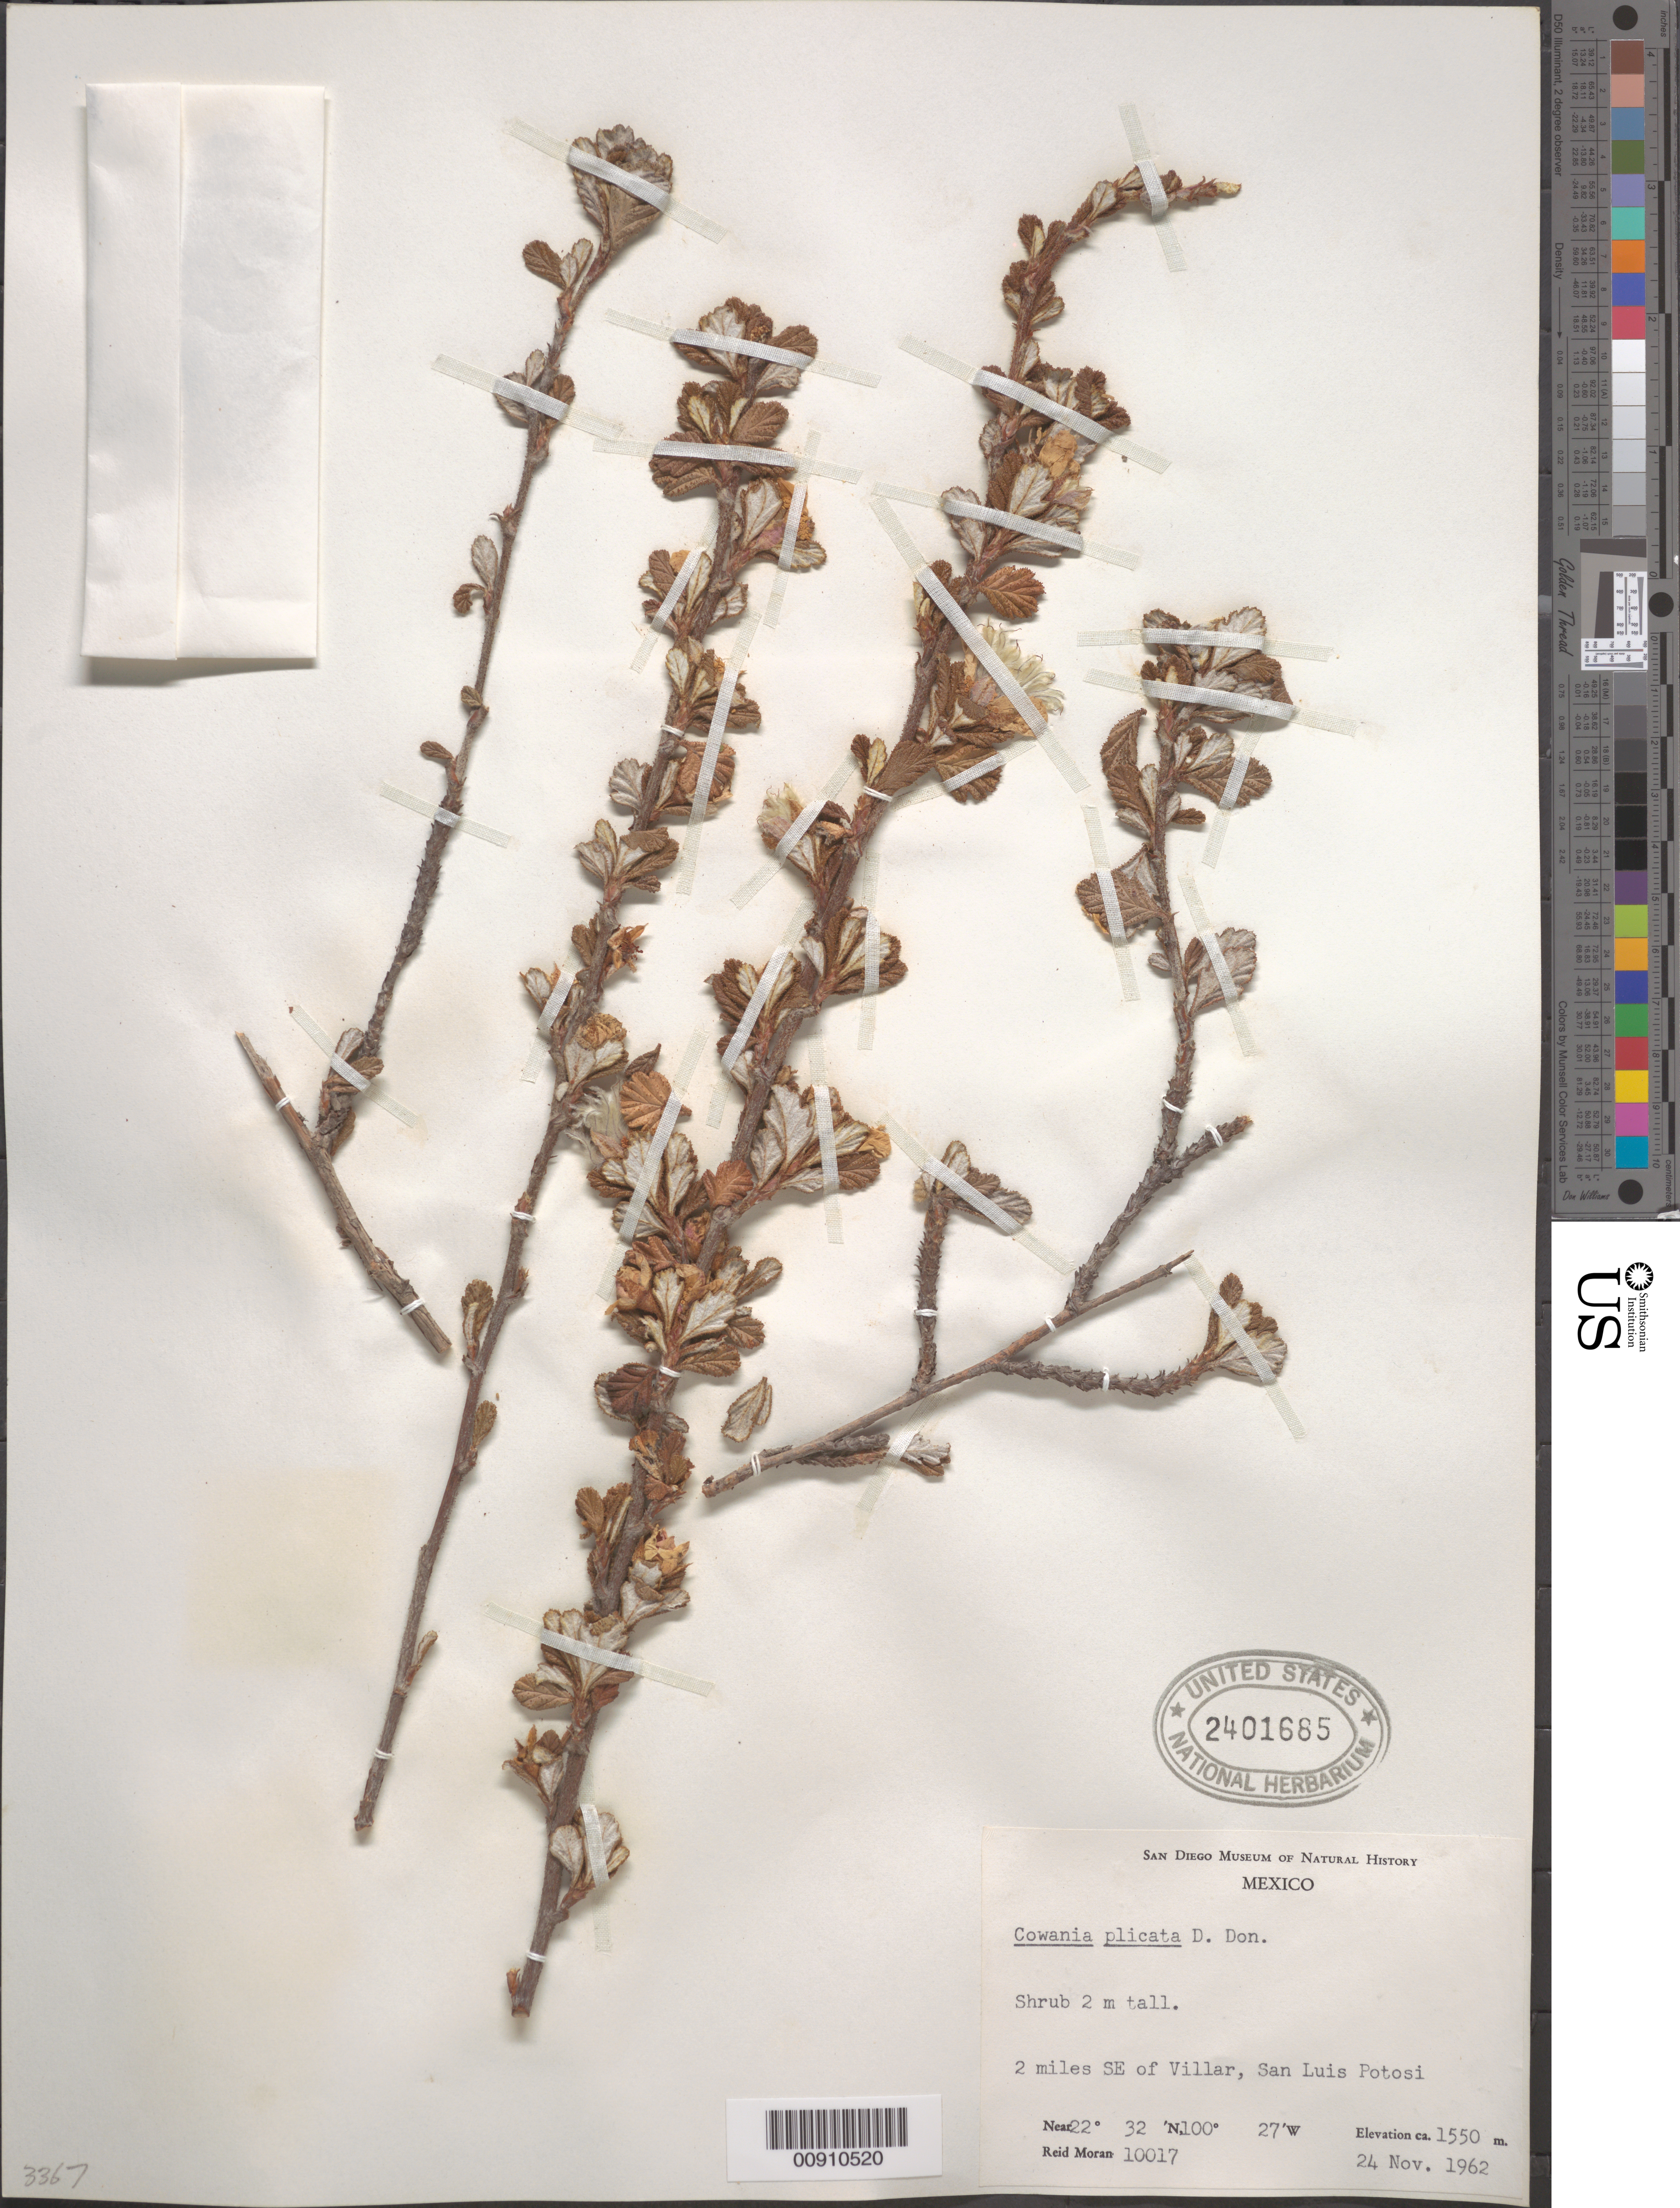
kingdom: Plantae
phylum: Tracheophyta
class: Magnoliopsida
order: Rosales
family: Rosaceae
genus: Purshia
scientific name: Purshia plicata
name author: (D. Don) Henrickson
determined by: Strong, Mark T., (BOT), Smithsonian Institution - National Museum of Natural History (UNITED STATES)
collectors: R. V. Moran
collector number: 10017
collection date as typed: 24 Nov 1962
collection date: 1962-11-24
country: Mexico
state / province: San Luis Potosí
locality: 2 miles SE of Villas, San Luis Potosí.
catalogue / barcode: US 2401685